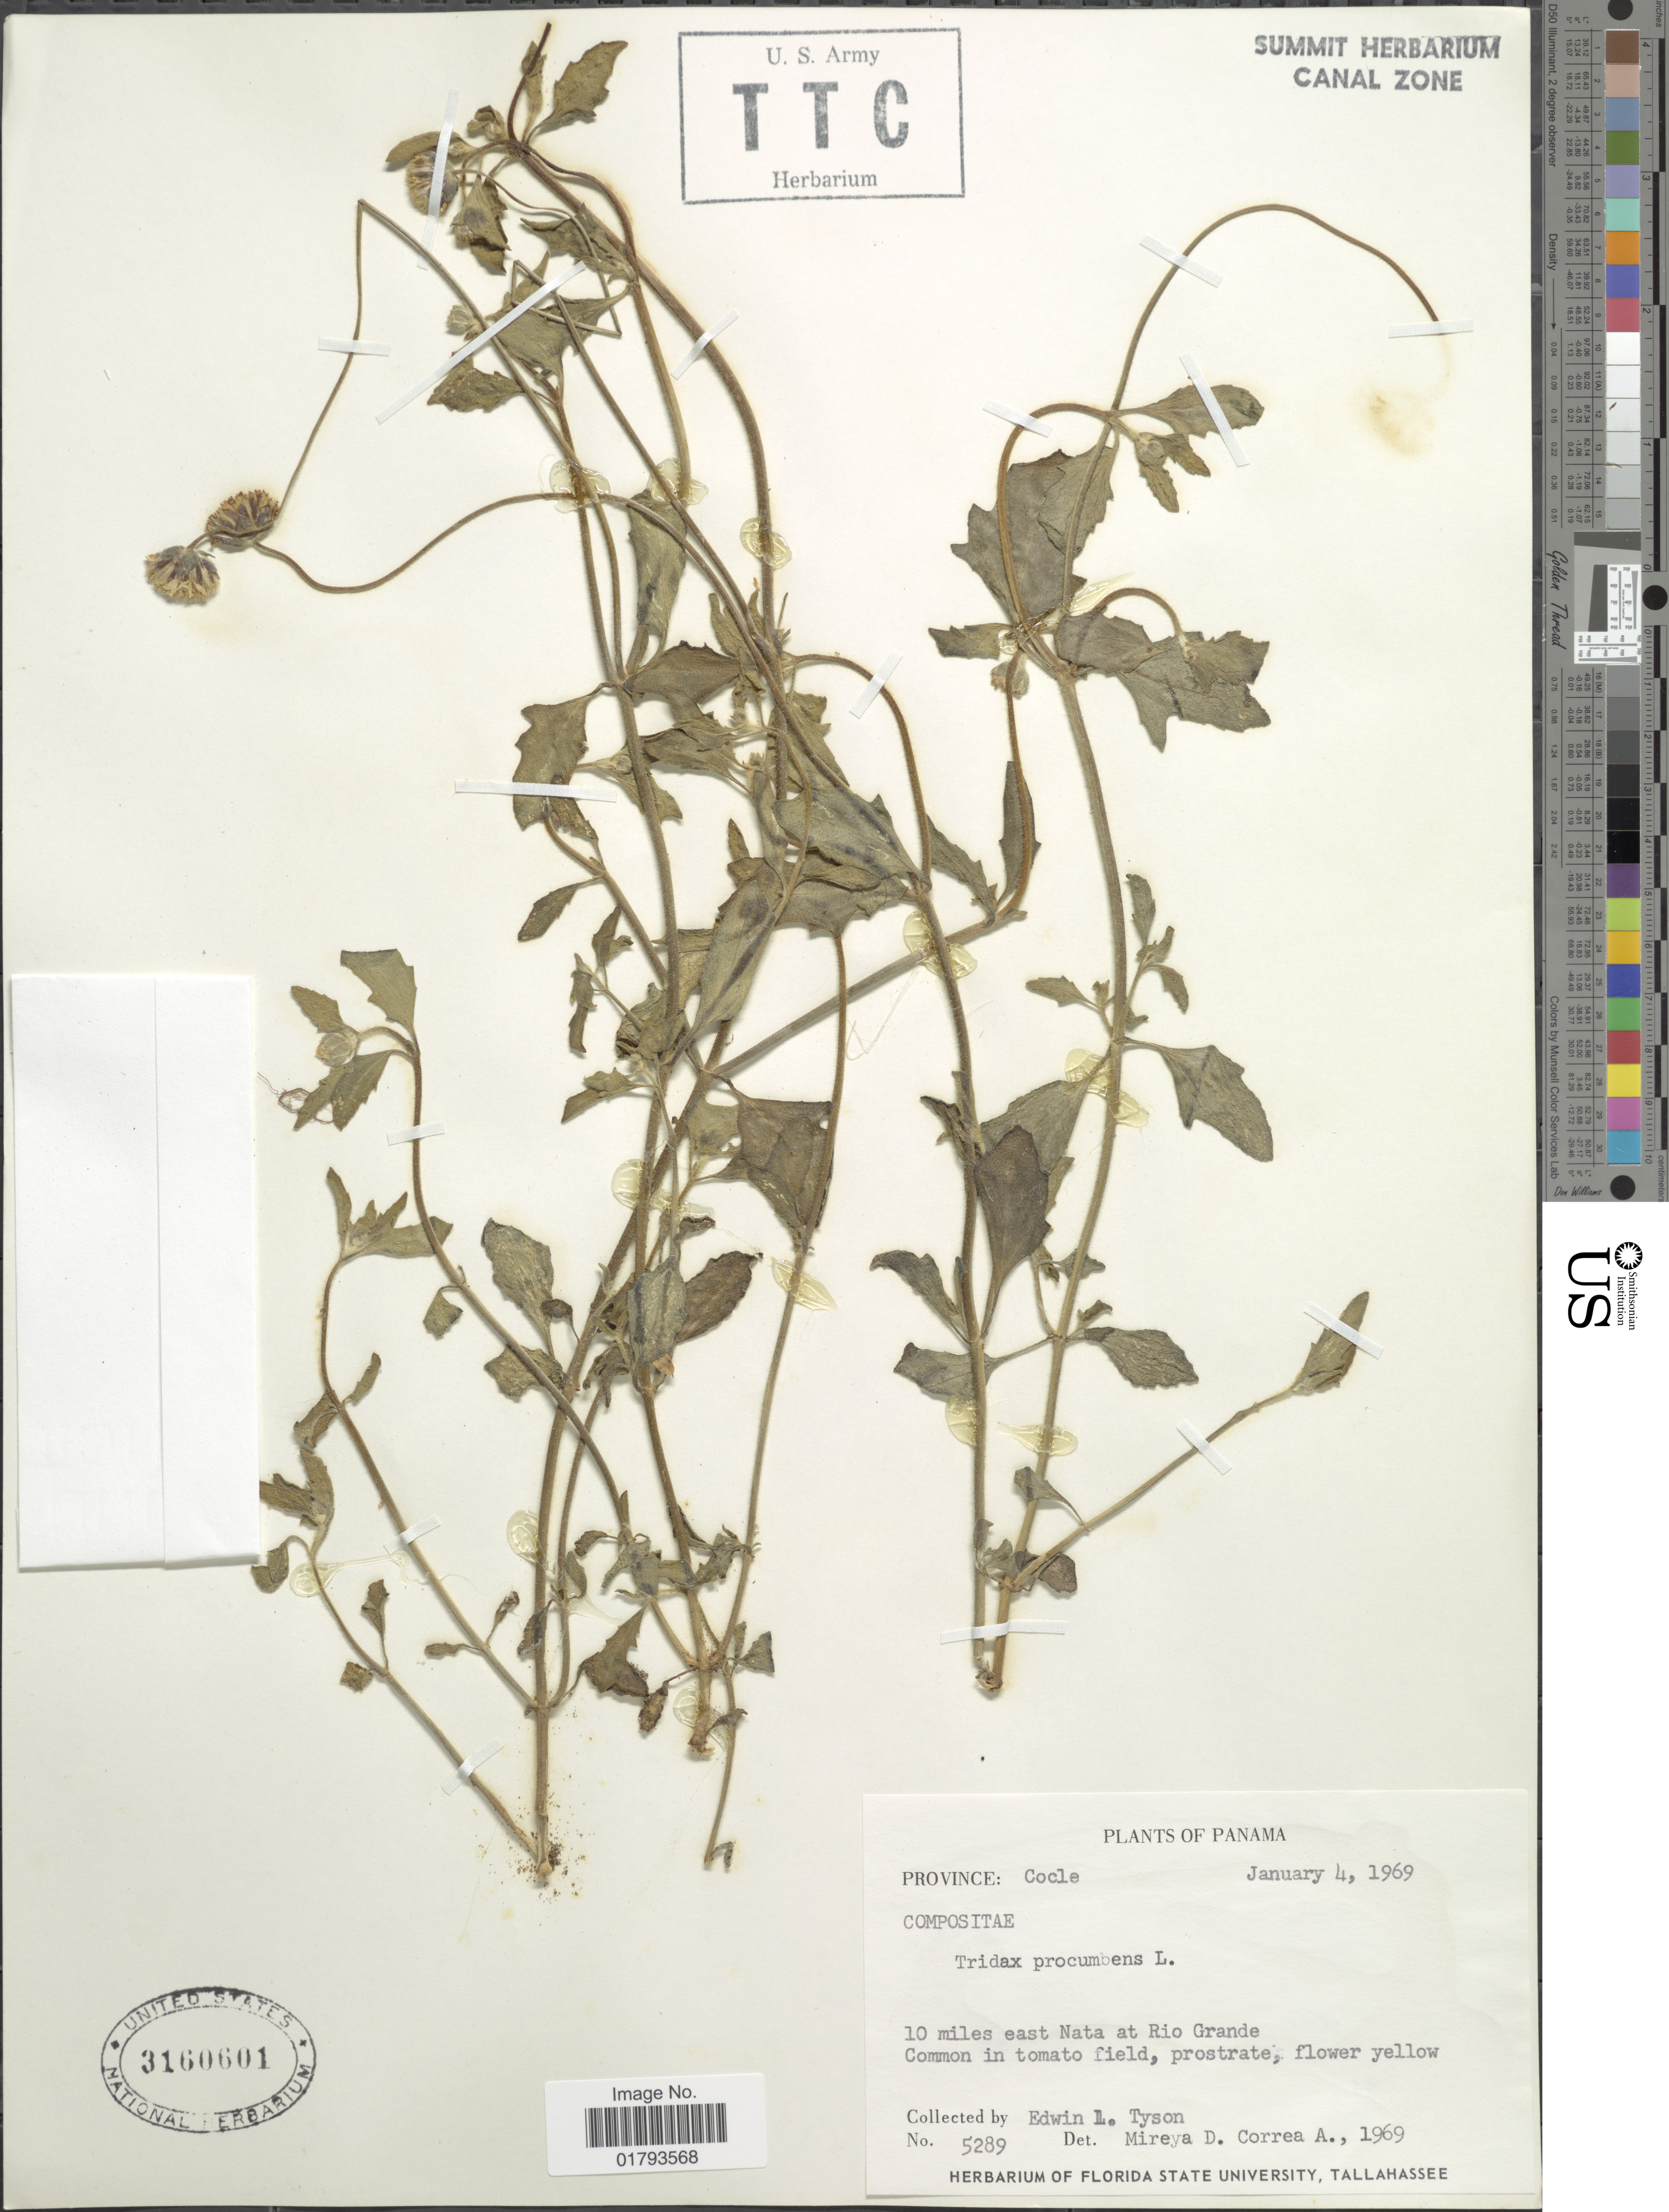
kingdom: Plantae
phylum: Tracheophyta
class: Magnoliopsida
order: Asterales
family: Asteraceae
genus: Tridax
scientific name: Tridax procumbens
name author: L.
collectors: E. L. Tyson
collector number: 5289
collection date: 1969-01-04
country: Panama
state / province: Coclé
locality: Province: Cocle, 10 miles east Nata at Rio Grande.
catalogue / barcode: US 3160601